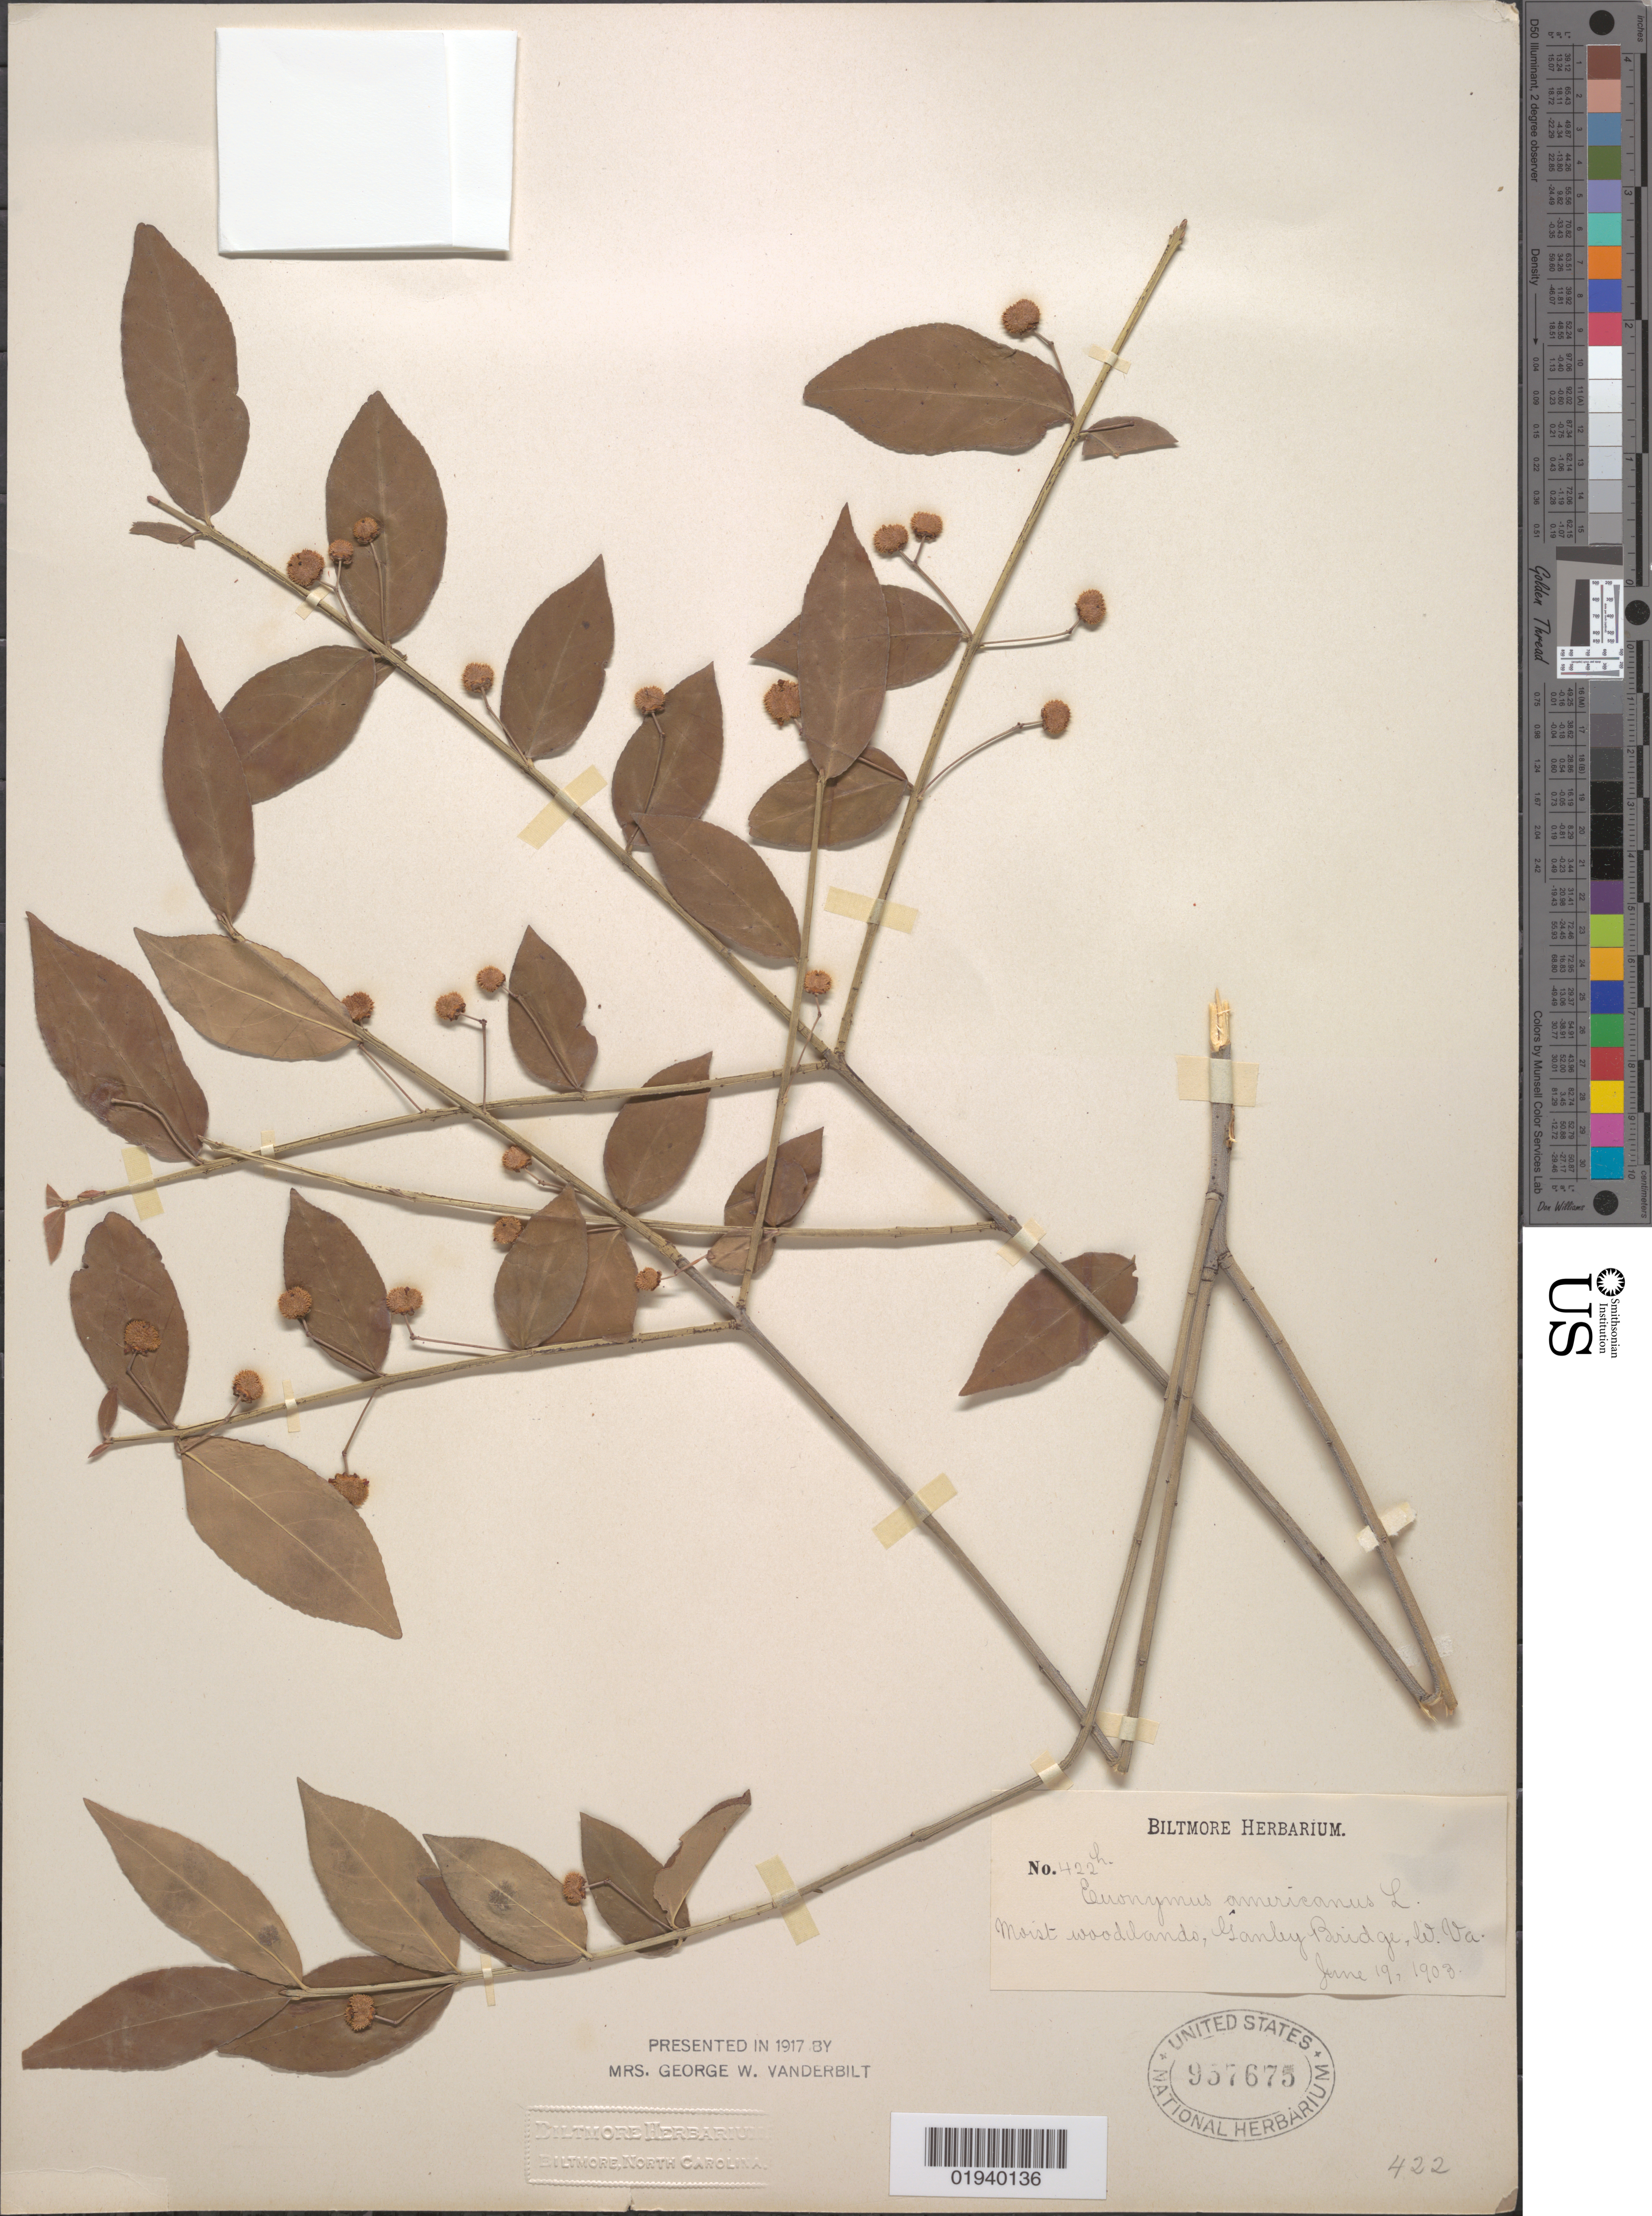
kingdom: Plantae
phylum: Tracheophyta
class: Magnoliopsida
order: Celastrales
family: Celastraceae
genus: Euonymus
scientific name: Euonymus americanus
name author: L.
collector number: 422h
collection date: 1903-06-19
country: United States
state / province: West Virginia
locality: Ganby Bridge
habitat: Moist woodlands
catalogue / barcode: US 957675